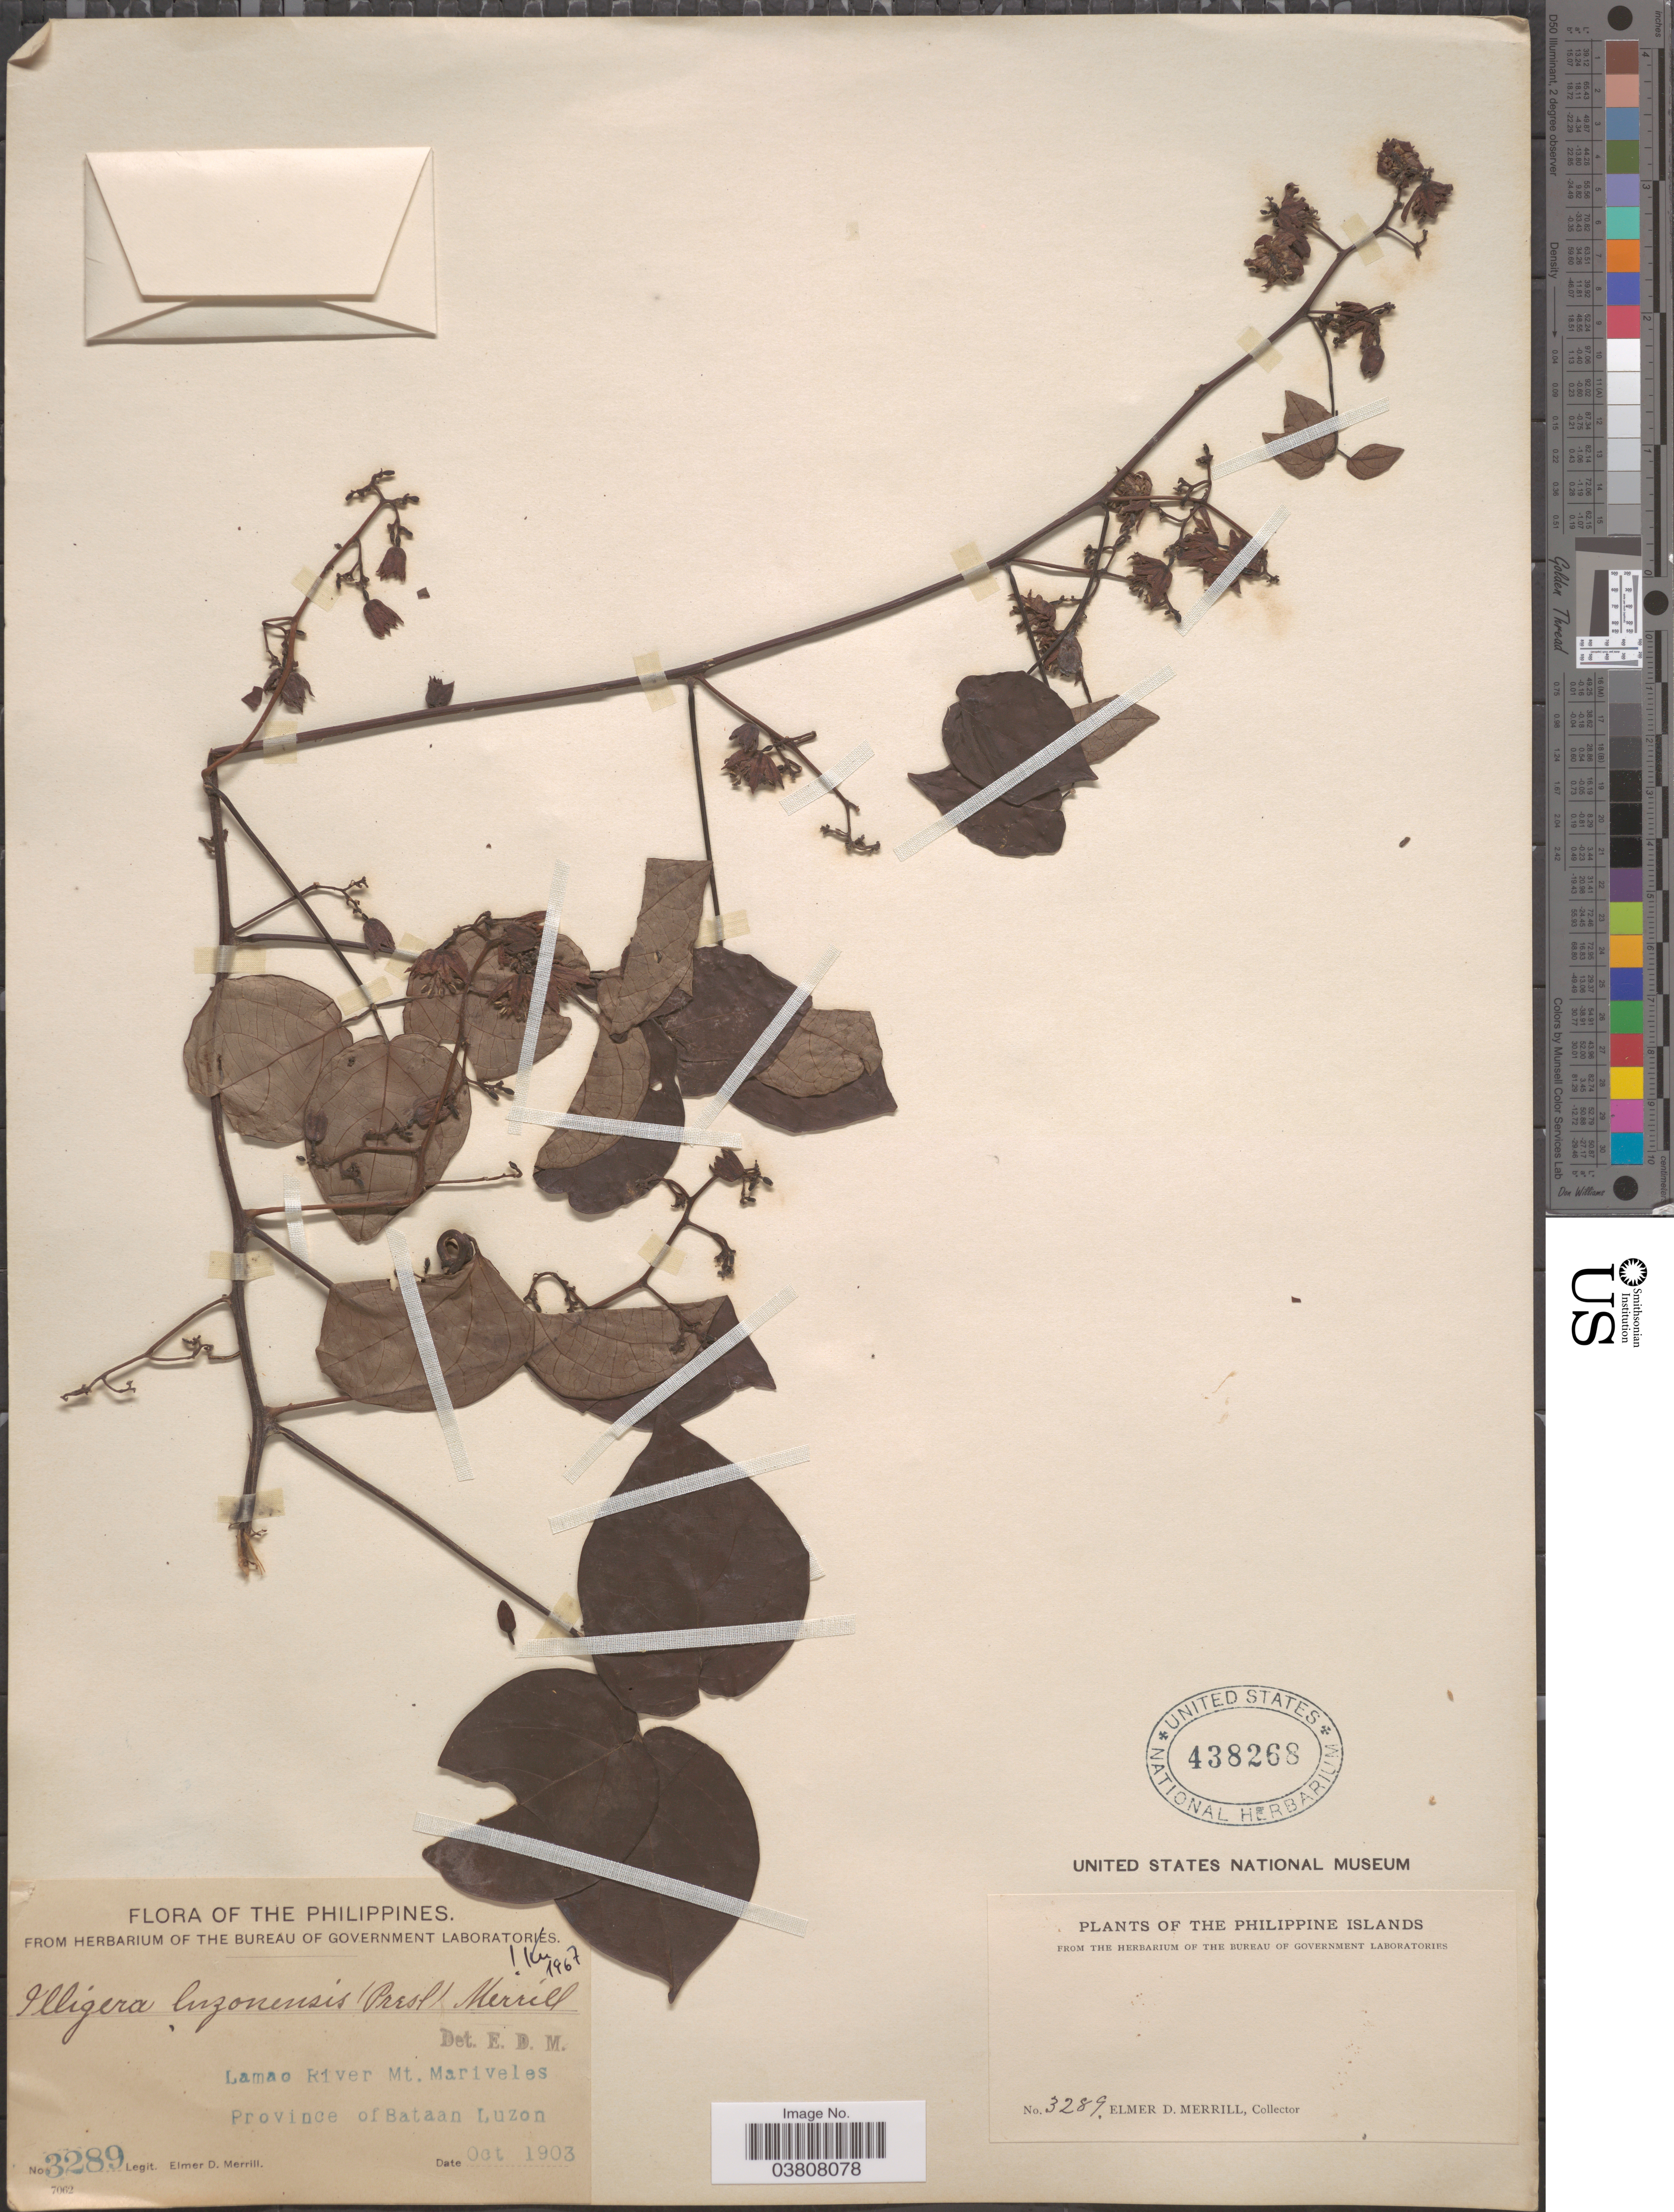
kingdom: Plantae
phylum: Tracheophyta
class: Magnoliopsida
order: Laurales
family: Hernandiaceae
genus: Illigera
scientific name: Illigera luzonensis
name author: (C. Presl) Merr.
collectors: E. D. Merrill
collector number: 3289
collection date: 1903-10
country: Philippines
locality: Lamao River. Mt. Mariveles. Province of Bataan. Luzon.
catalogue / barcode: US 438268